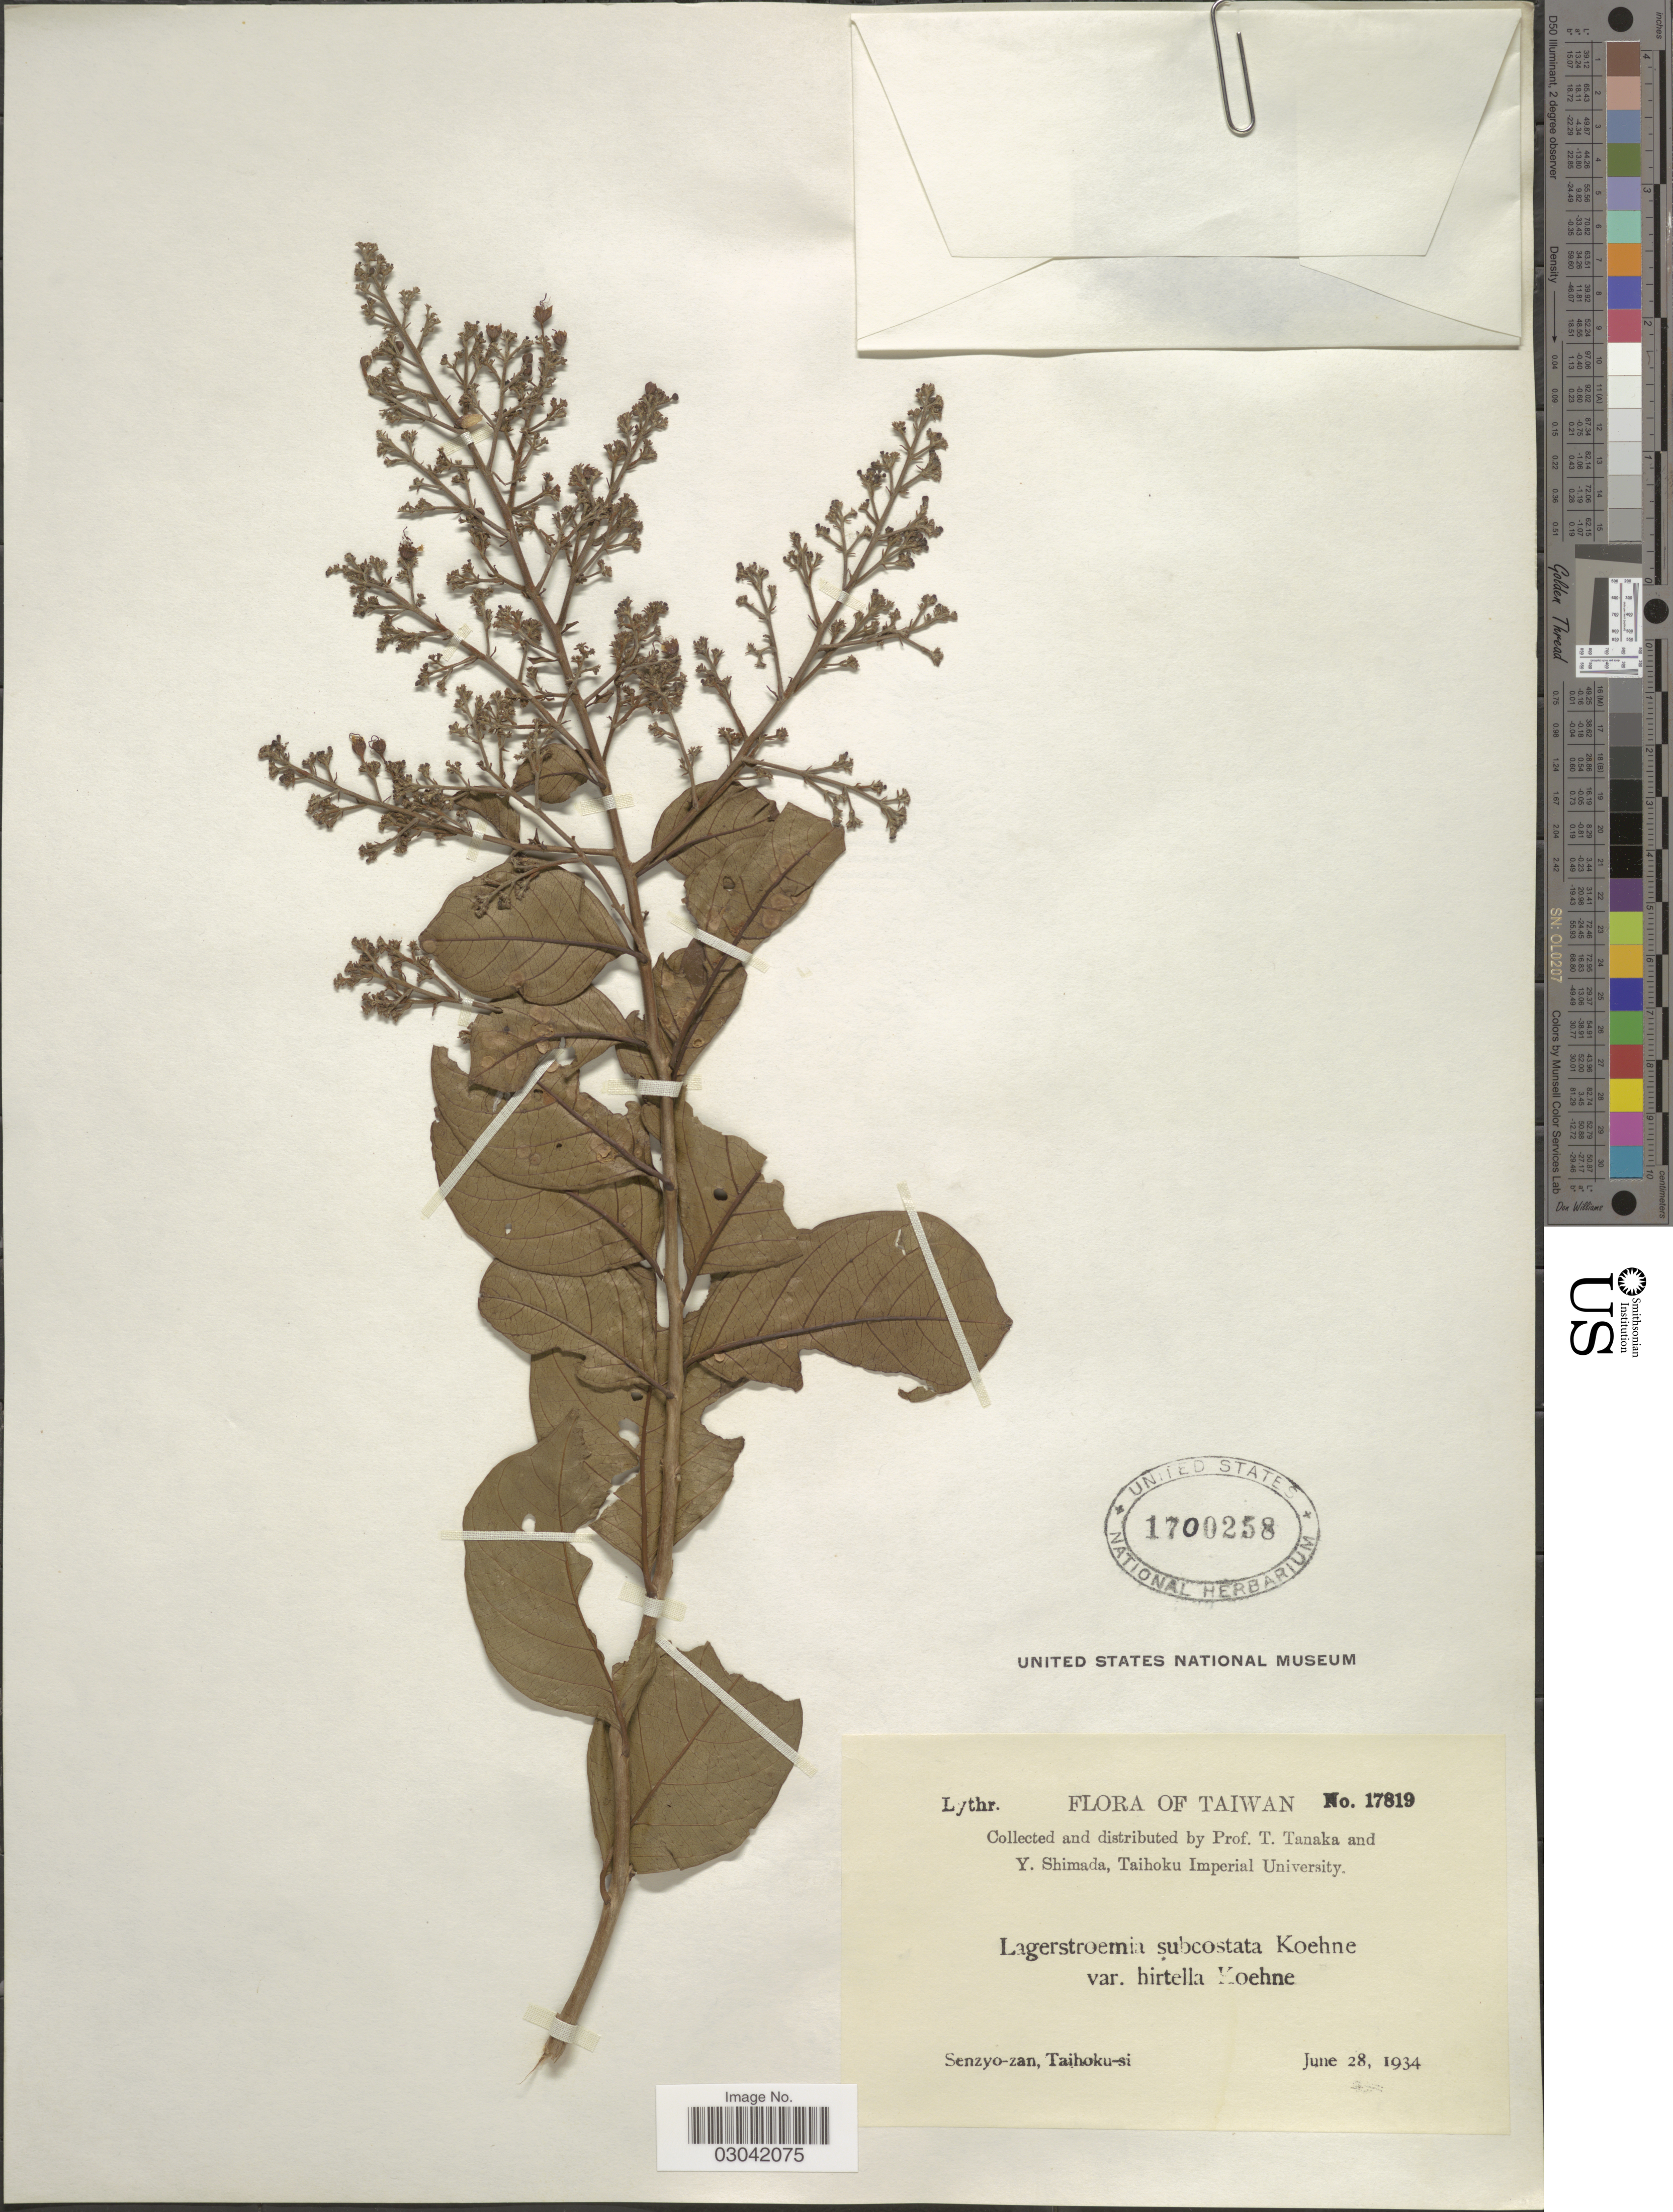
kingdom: Plantae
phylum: Tracheophyta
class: Magnoliopsida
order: Myrtales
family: Lythraceae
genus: Lagerstroemia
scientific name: Lagerstroemia subcostata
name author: Koehne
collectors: T. Tanaka & Y. Shimada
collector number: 17819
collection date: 1934-06-28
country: Taiwan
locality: Senzyo-zan, Taihoku-si.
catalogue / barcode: US 1700258